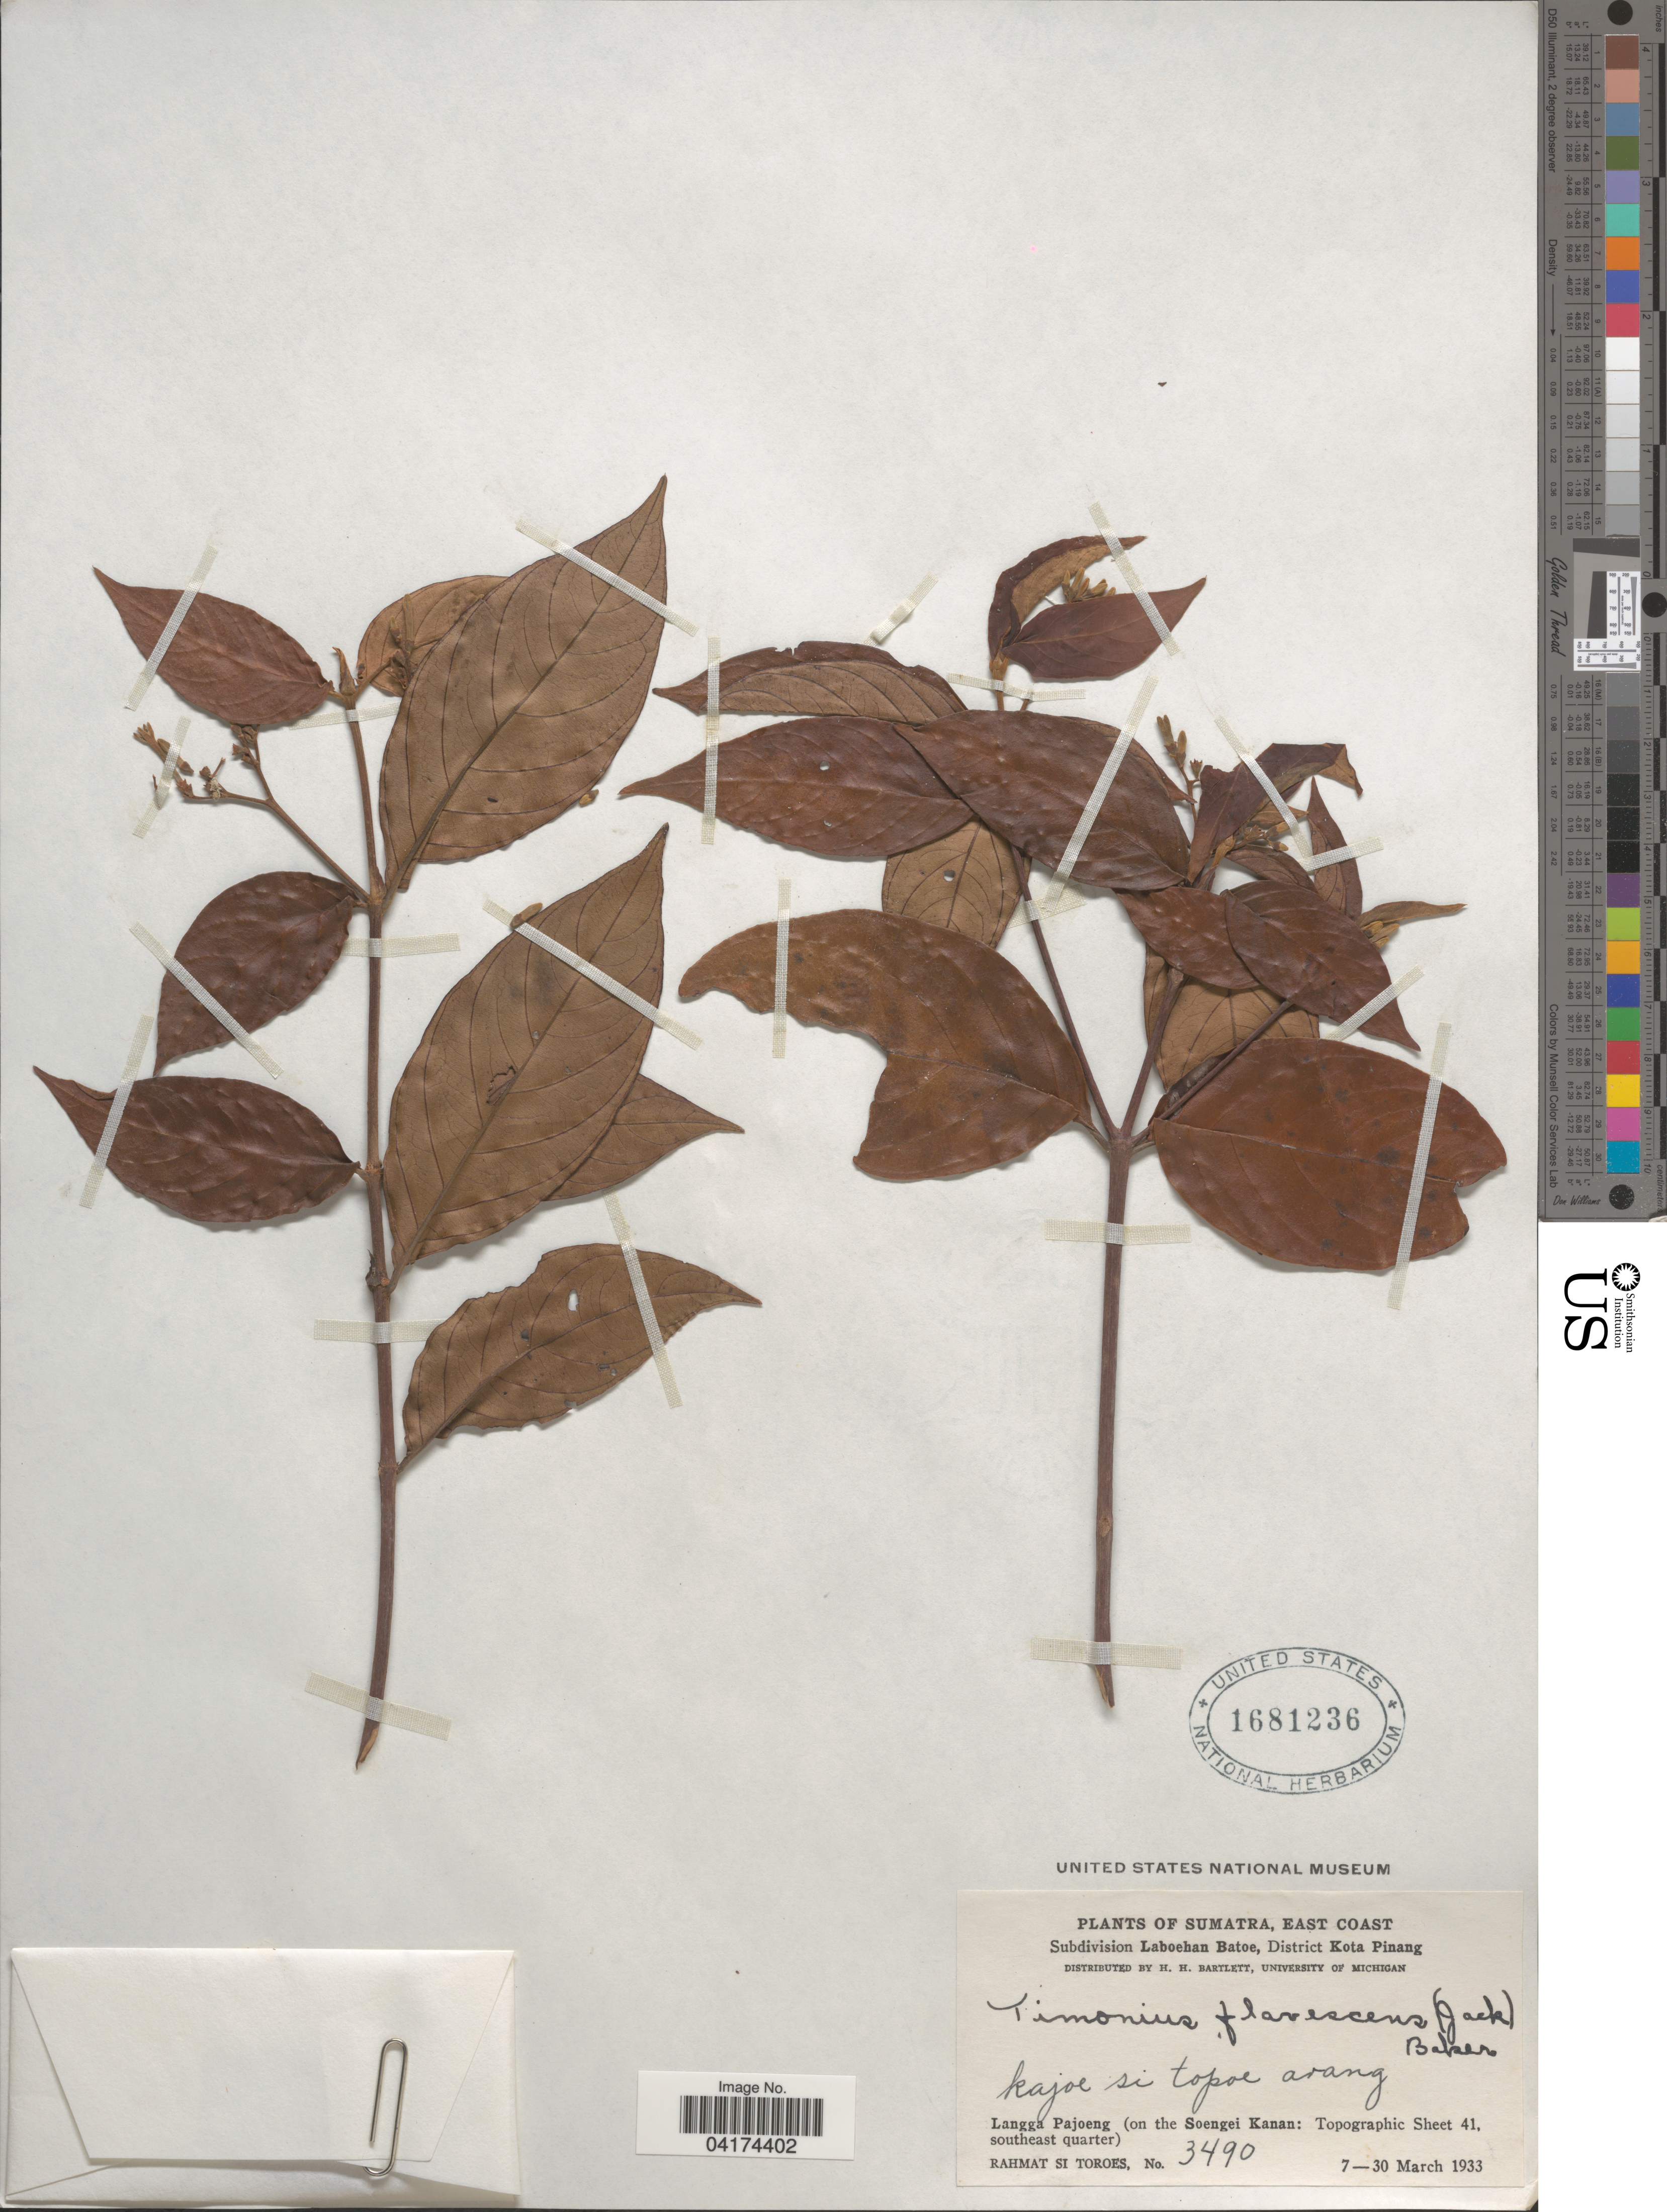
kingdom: Plantae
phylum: Tracheophyta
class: Magnoliopsida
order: Gentianales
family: Rubiaceae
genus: Timonius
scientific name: Timonius flavescens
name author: (Jack) Baker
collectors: Rahmat Si Boeea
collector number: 3490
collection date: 1933-03-07/1933-03-30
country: Indonesia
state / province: Sumatra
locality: East Coast. Subdivision Laboehan Batoe, District Kota Pinang. Langga Pajoeng (on the Soengei Kanan: Topographic Sheet 41, southeast quarter).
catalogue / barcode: US 1681236